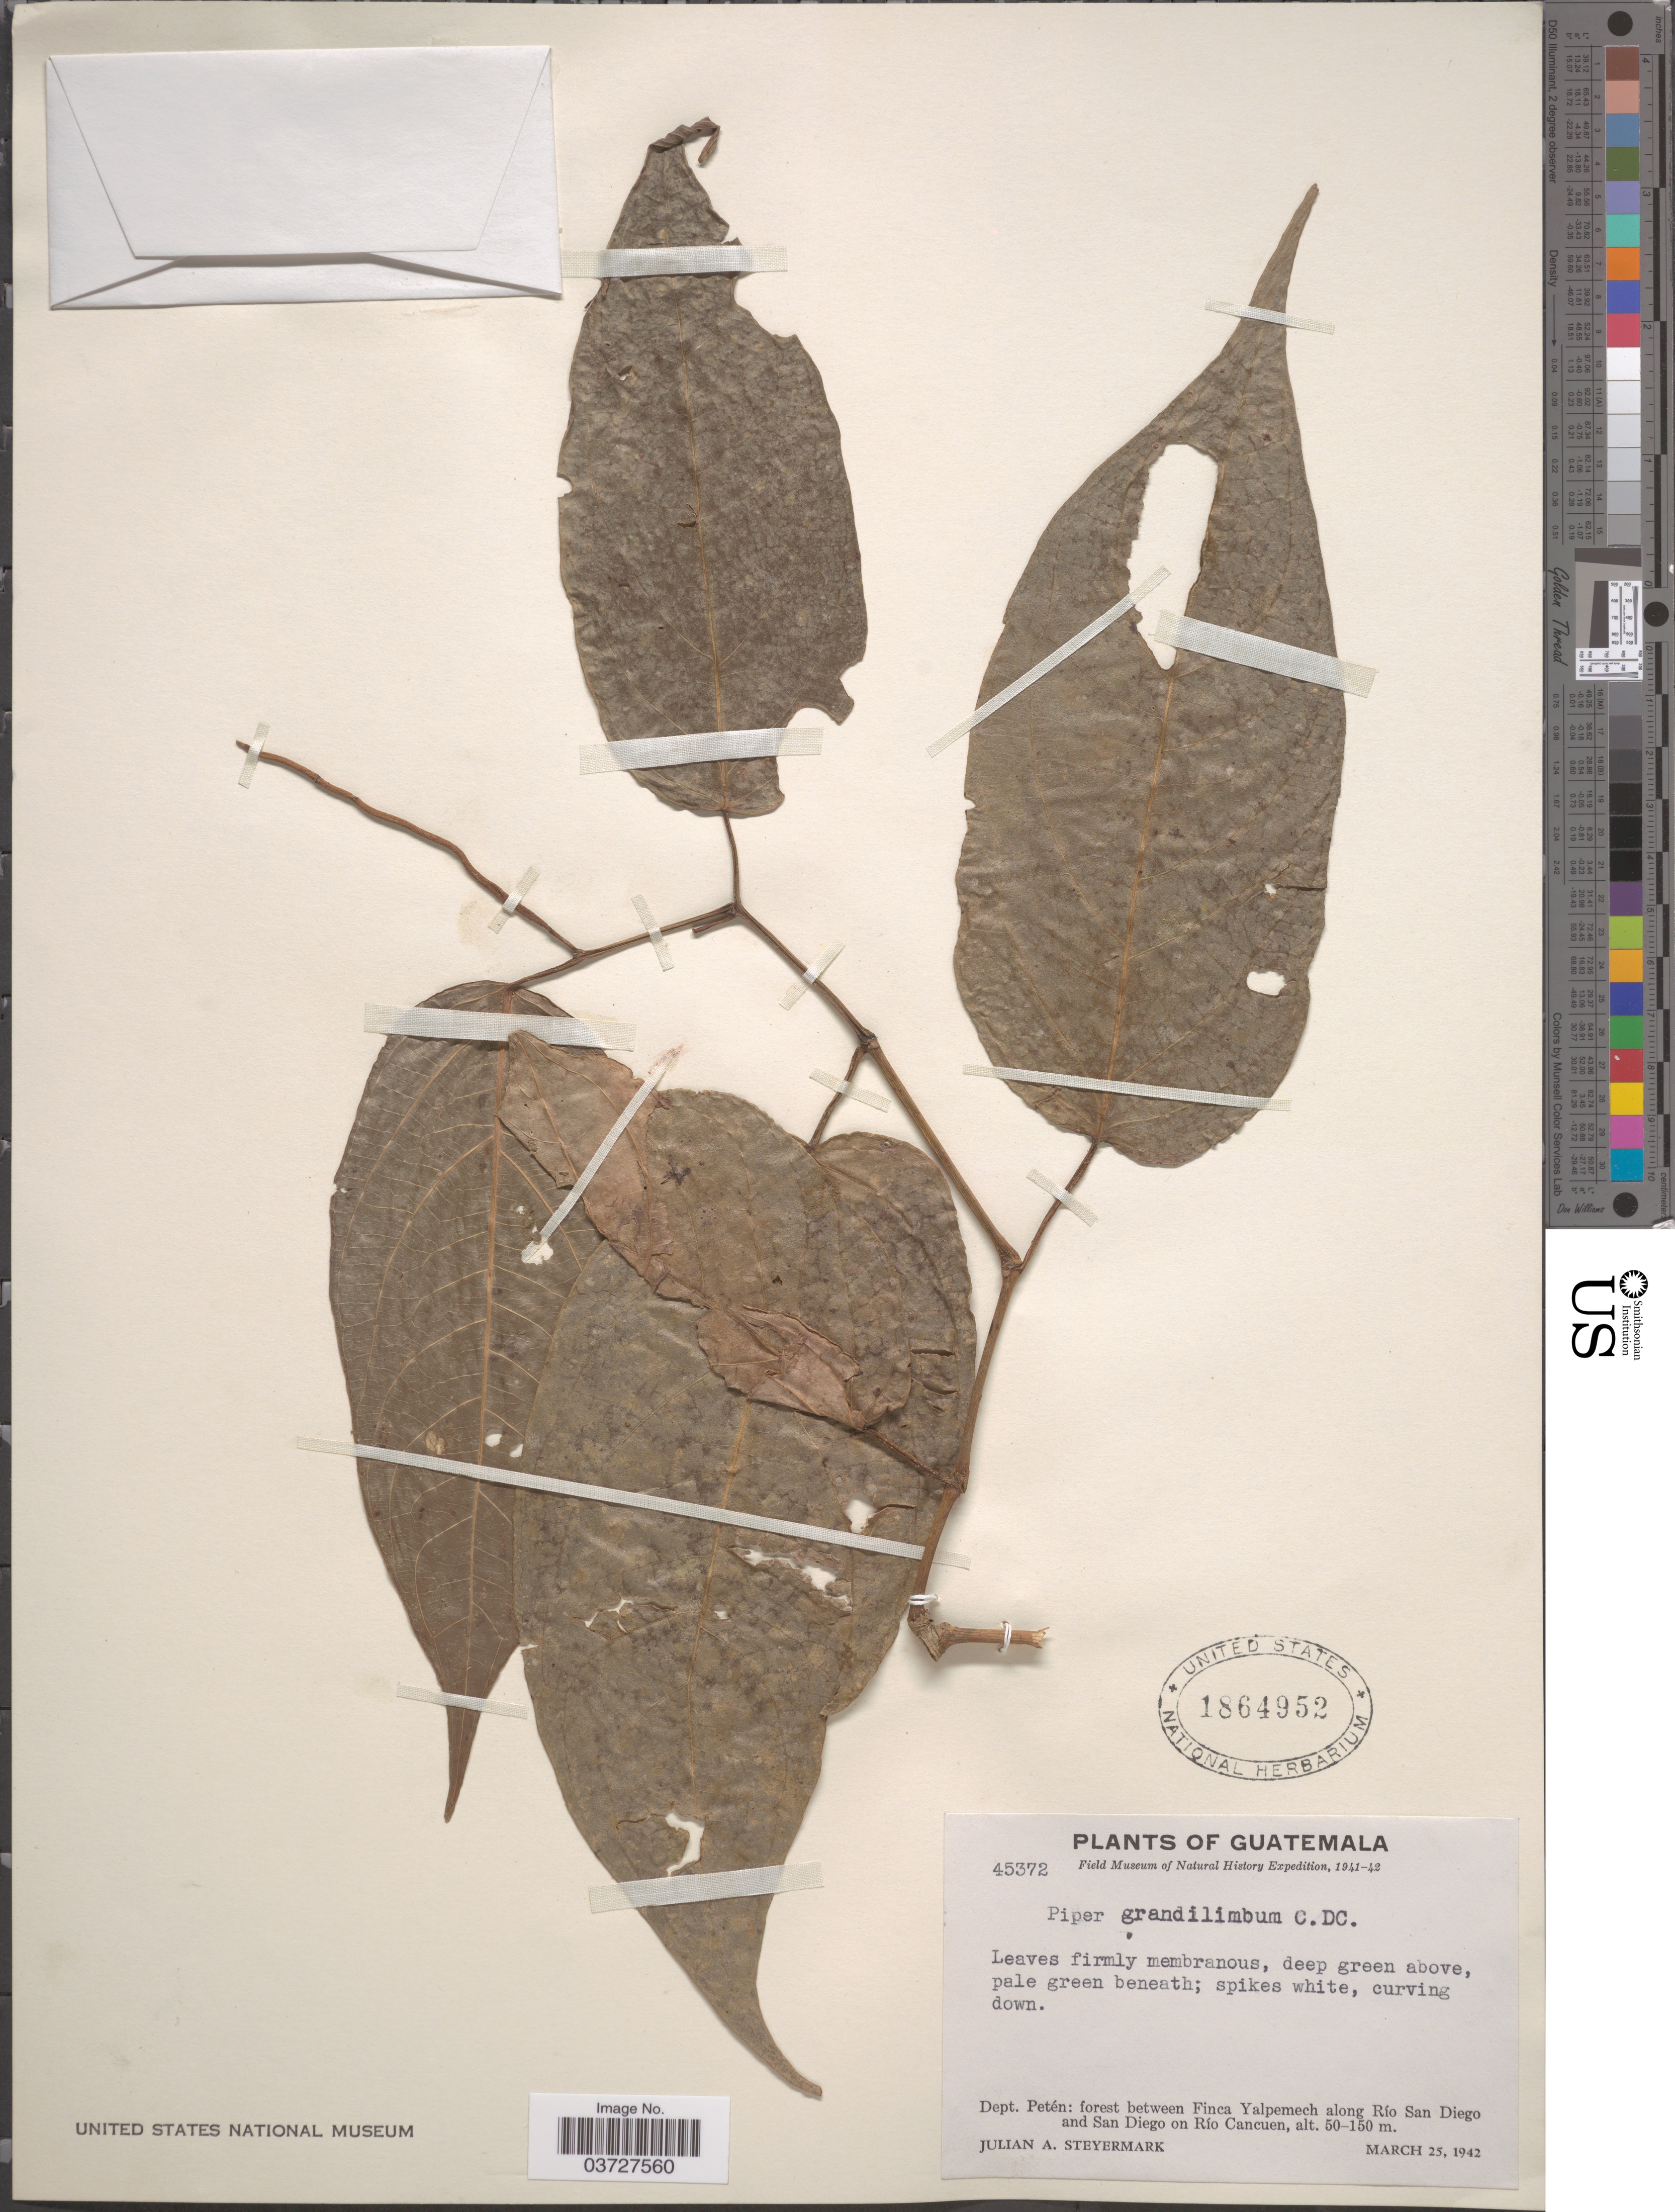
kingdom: Plantae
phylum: Tracheophyta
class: Magnoliopsida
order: Piperales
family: Piperaceae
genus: Piper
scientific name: Piper grandilimbum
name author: C. DC.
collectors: J. Steyermark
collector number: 45372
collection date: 1942-03-25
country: Guatemala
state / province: El Peten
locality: Dept. Petén: forest between Finca Yalpemech along Río San Diego and San Diego on Río Cancuen.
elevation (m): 50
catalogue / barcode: US 1864952